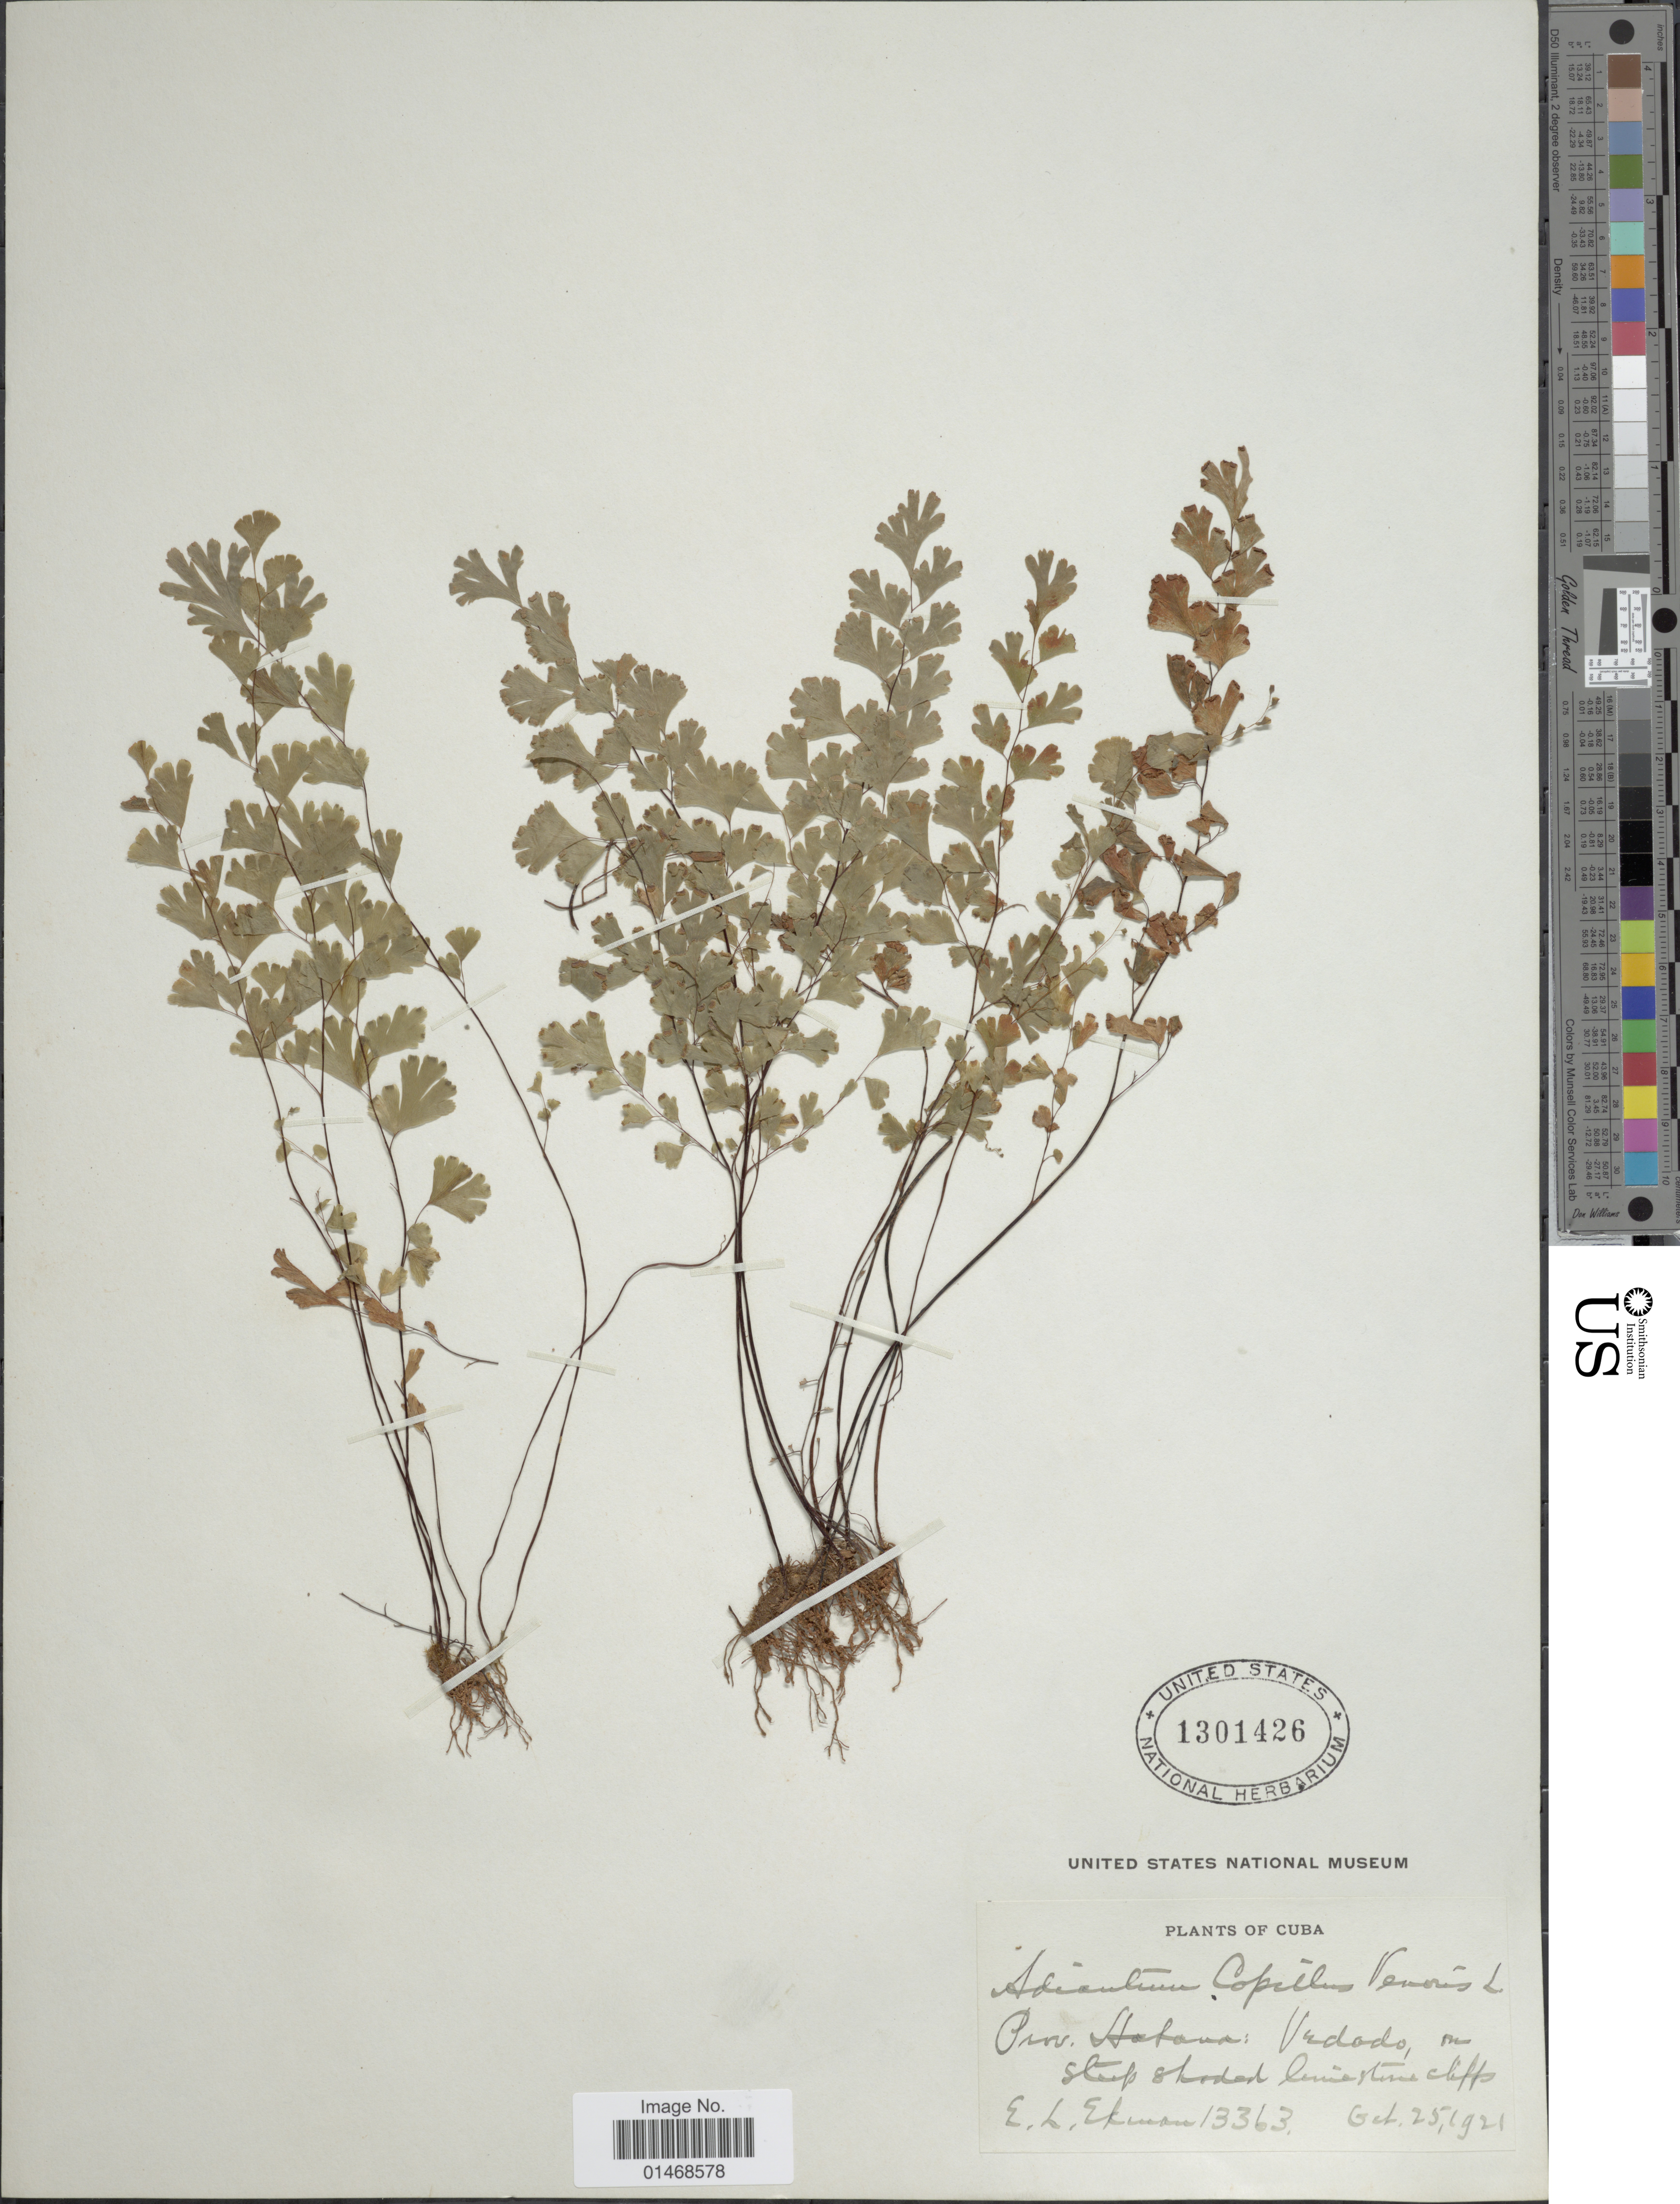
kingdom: Plantae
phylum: Tracheophyta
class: Polypodiopsida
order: Polypodiales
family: Pteridaceae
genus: Adiantum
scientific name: Adiantum capillus-veneris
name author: L.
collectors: E. L. Ekman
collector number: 13363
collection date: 1921-10-25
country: Cuba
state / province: La Habana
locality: Vedado, on steep shaded limestone cliffs.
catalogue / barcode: US 1301426